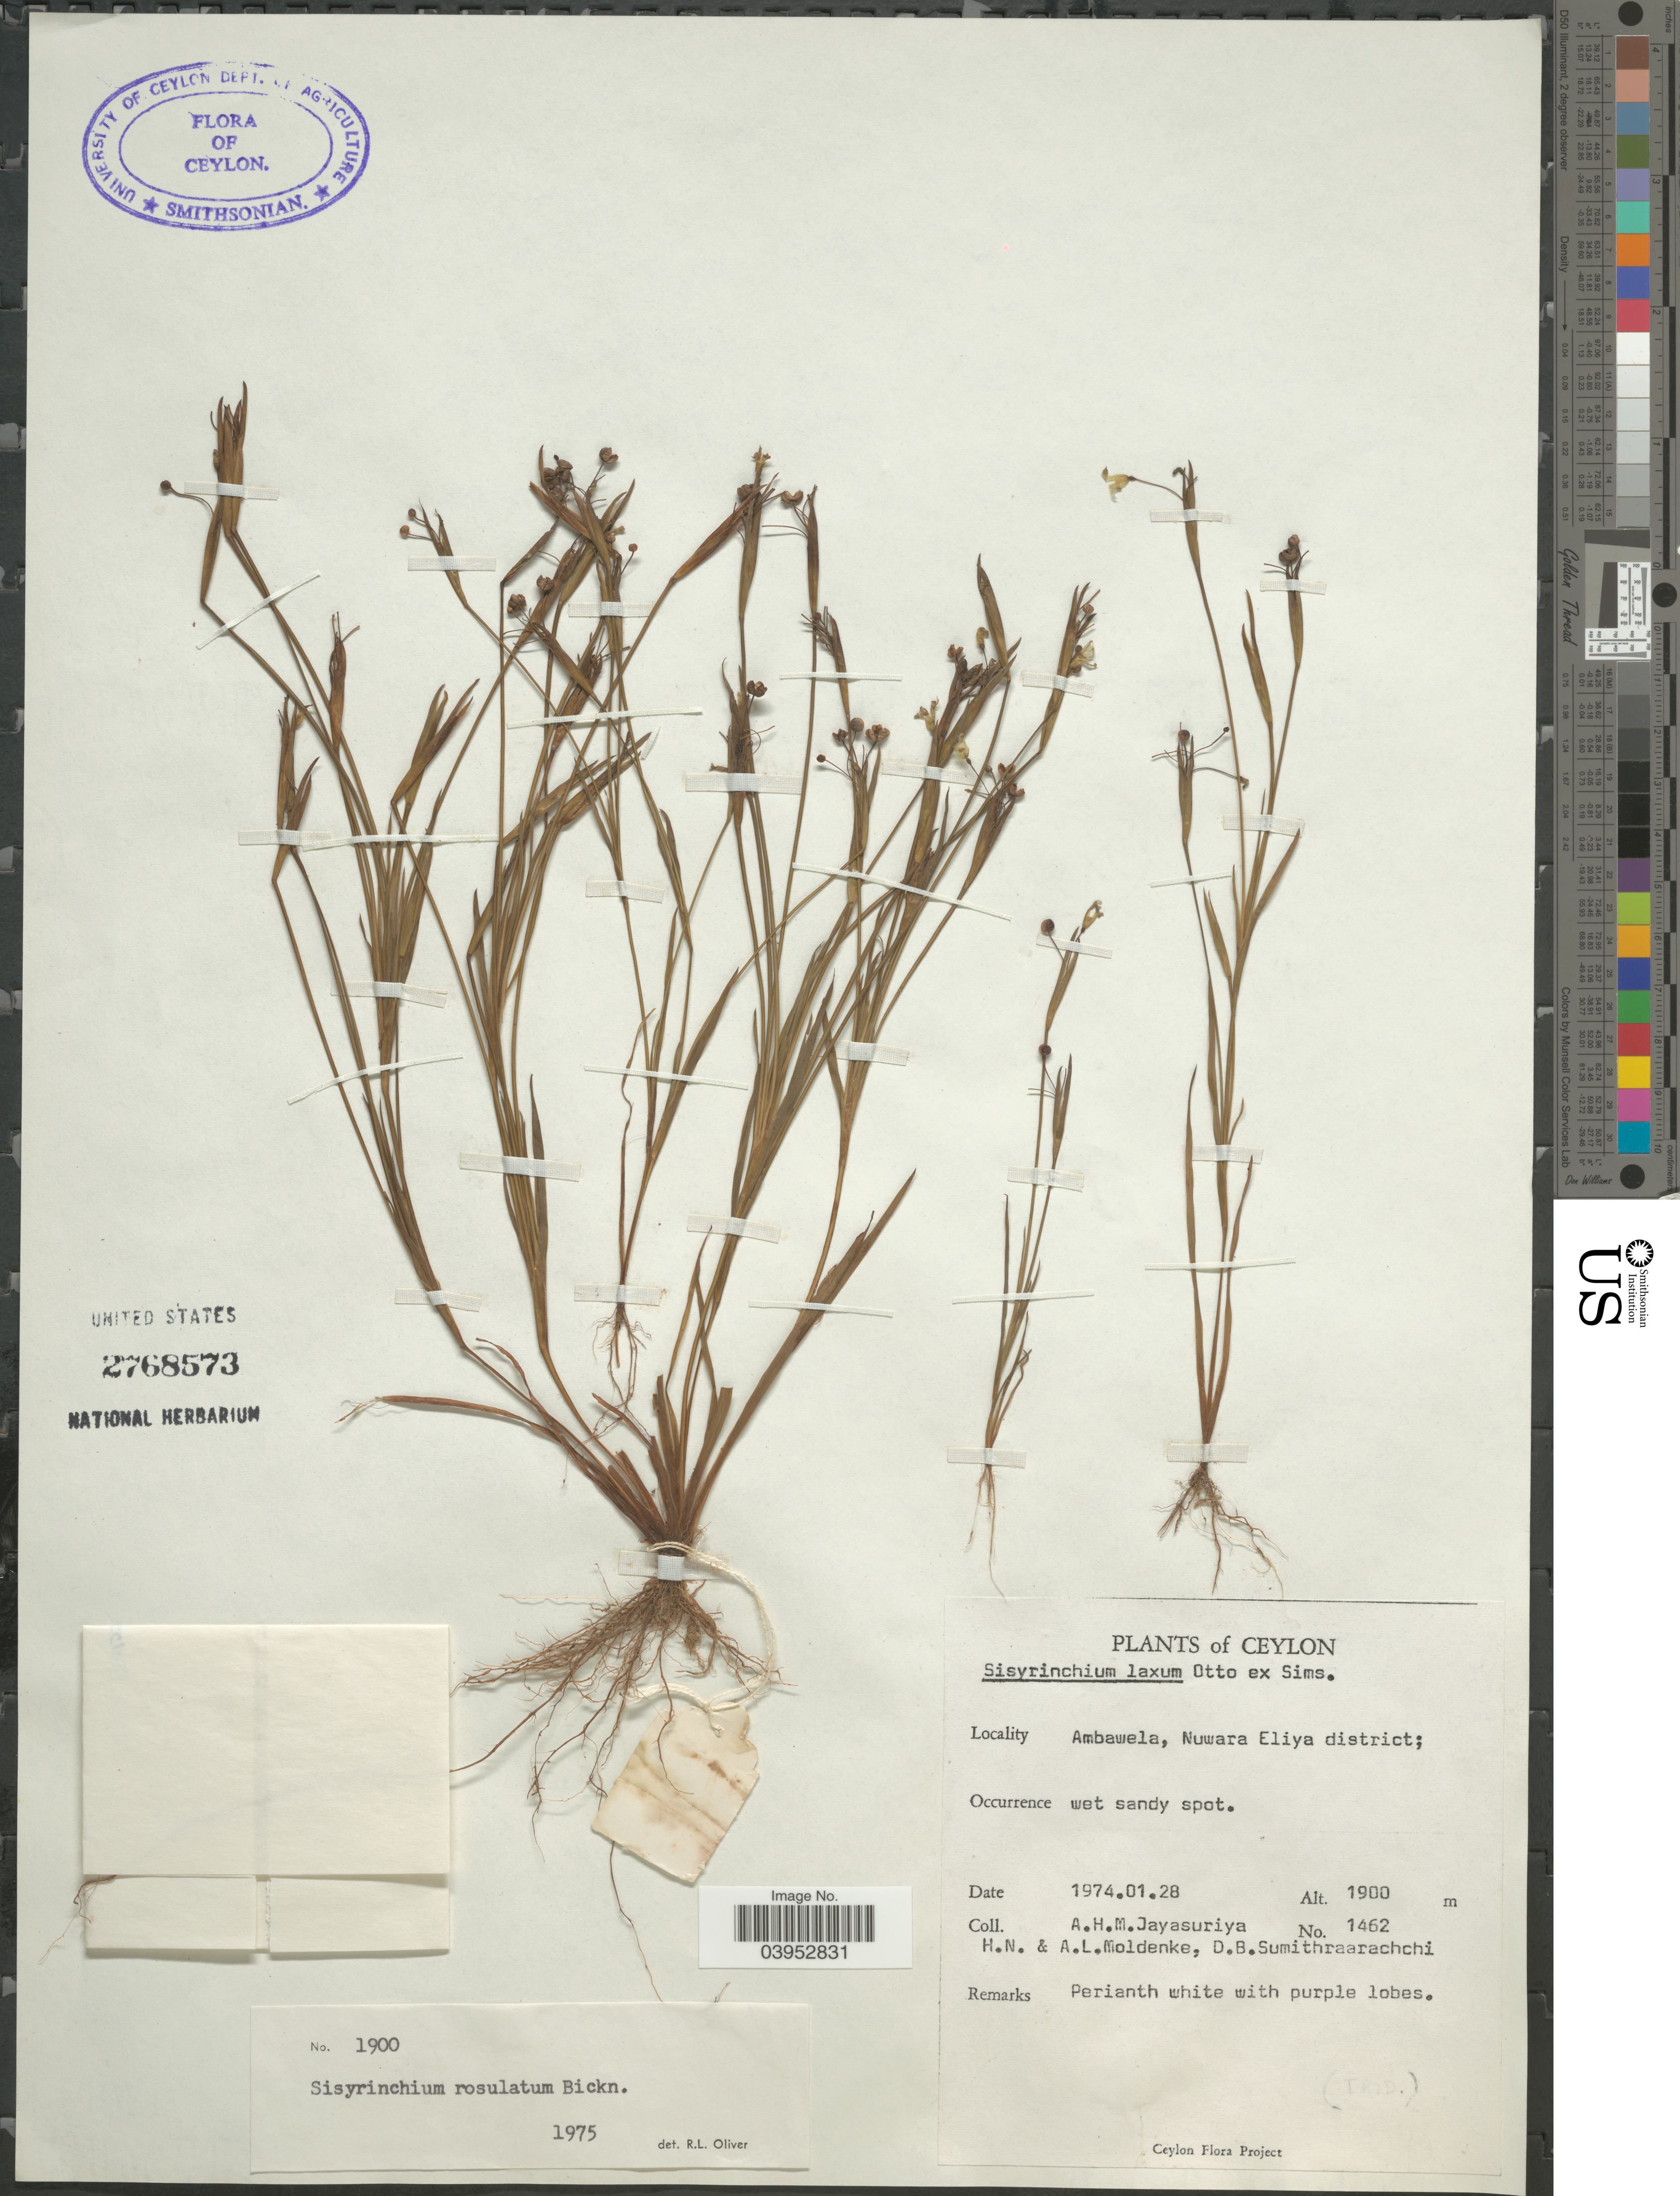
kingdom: Plantae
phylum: Tracheophyta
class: Liliopsida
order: Asparagales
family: Iridaceae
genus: Sisyrinchium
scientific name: Sisyrinchium iridifolium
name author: Kunth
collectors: A. H. Jayasuriya, H. N. Moldenke, A. L. Moldenke & D. B. Sumithraarachchi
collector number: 1462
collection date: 1974-01-28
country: Sri Lanka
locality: Ceylon. Ambawela, Nuwara Eliya district.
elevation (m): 1900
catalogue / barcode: US 2768573